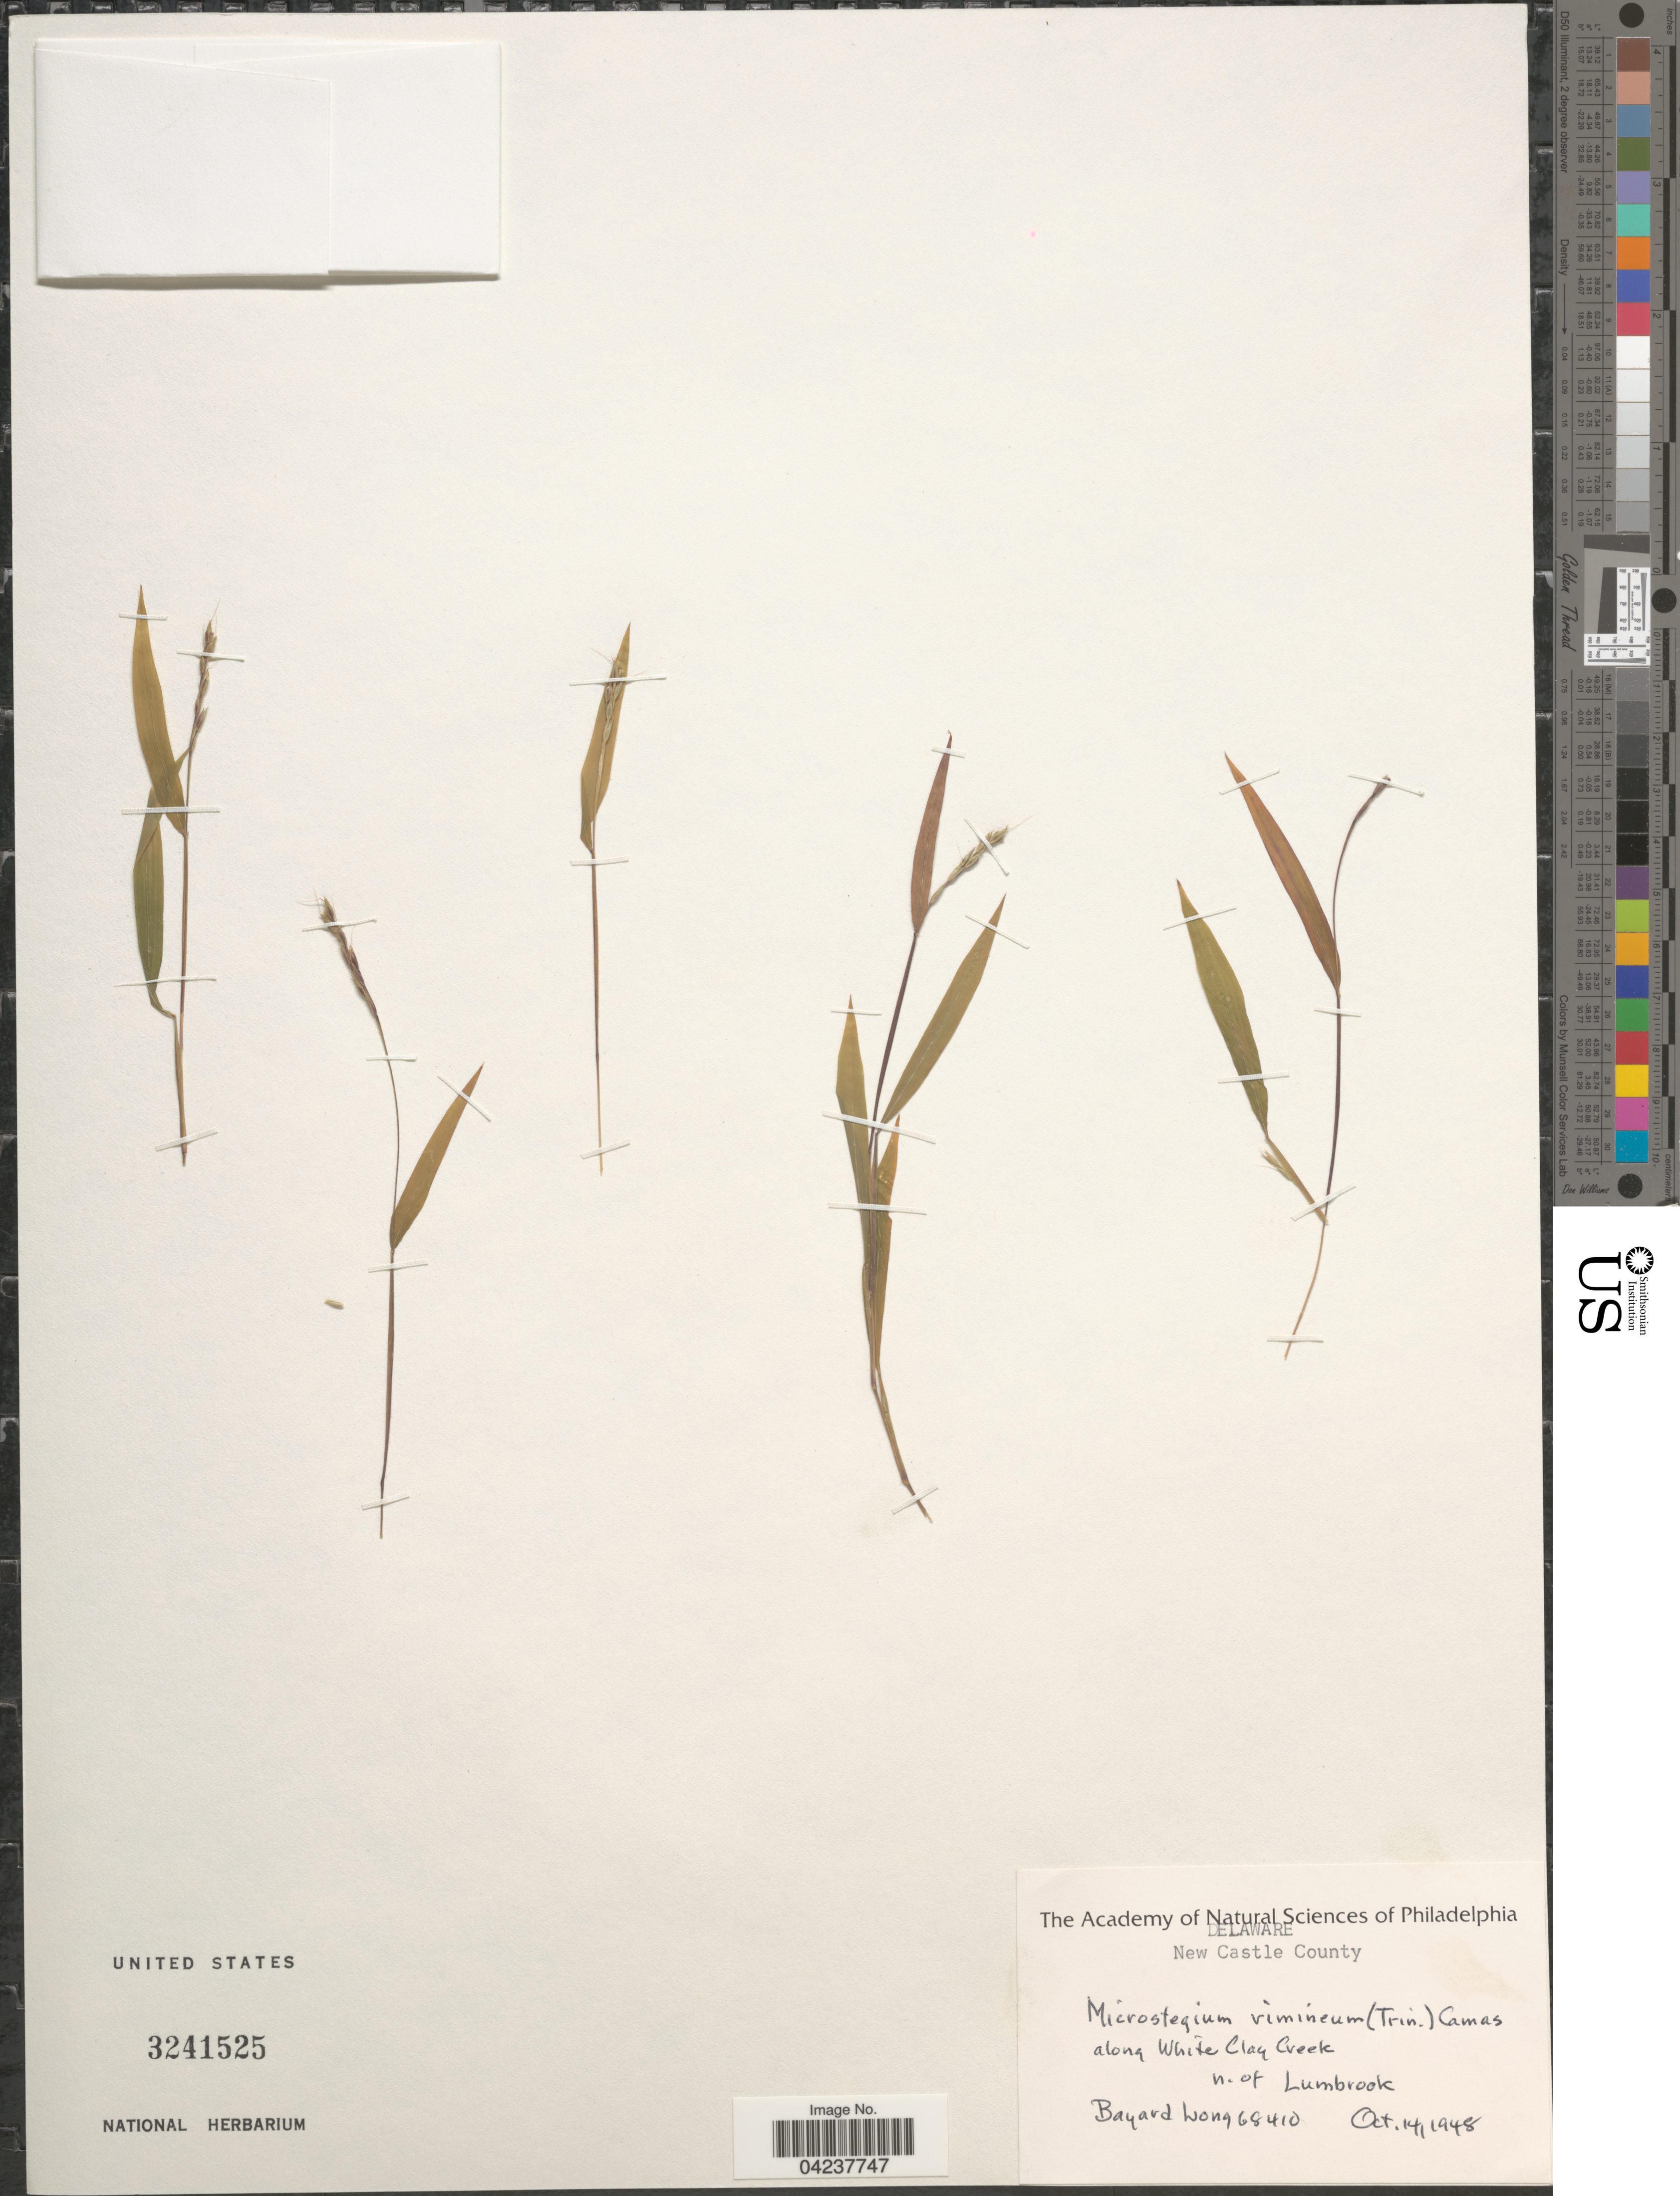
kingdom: Plantae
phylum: Tracheophyta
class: Liliopsida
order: Poales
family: Poaceae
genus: Microstegium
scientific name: Microstegium vimineum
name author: (Trin.) A. Camus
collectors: B. Long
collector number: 68410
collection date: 1948-10-14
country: United States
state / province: Delaware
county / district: New Castle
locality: New Castle County. Along White Clay Creek n. of Lumbrook.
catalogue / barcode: US 3241525